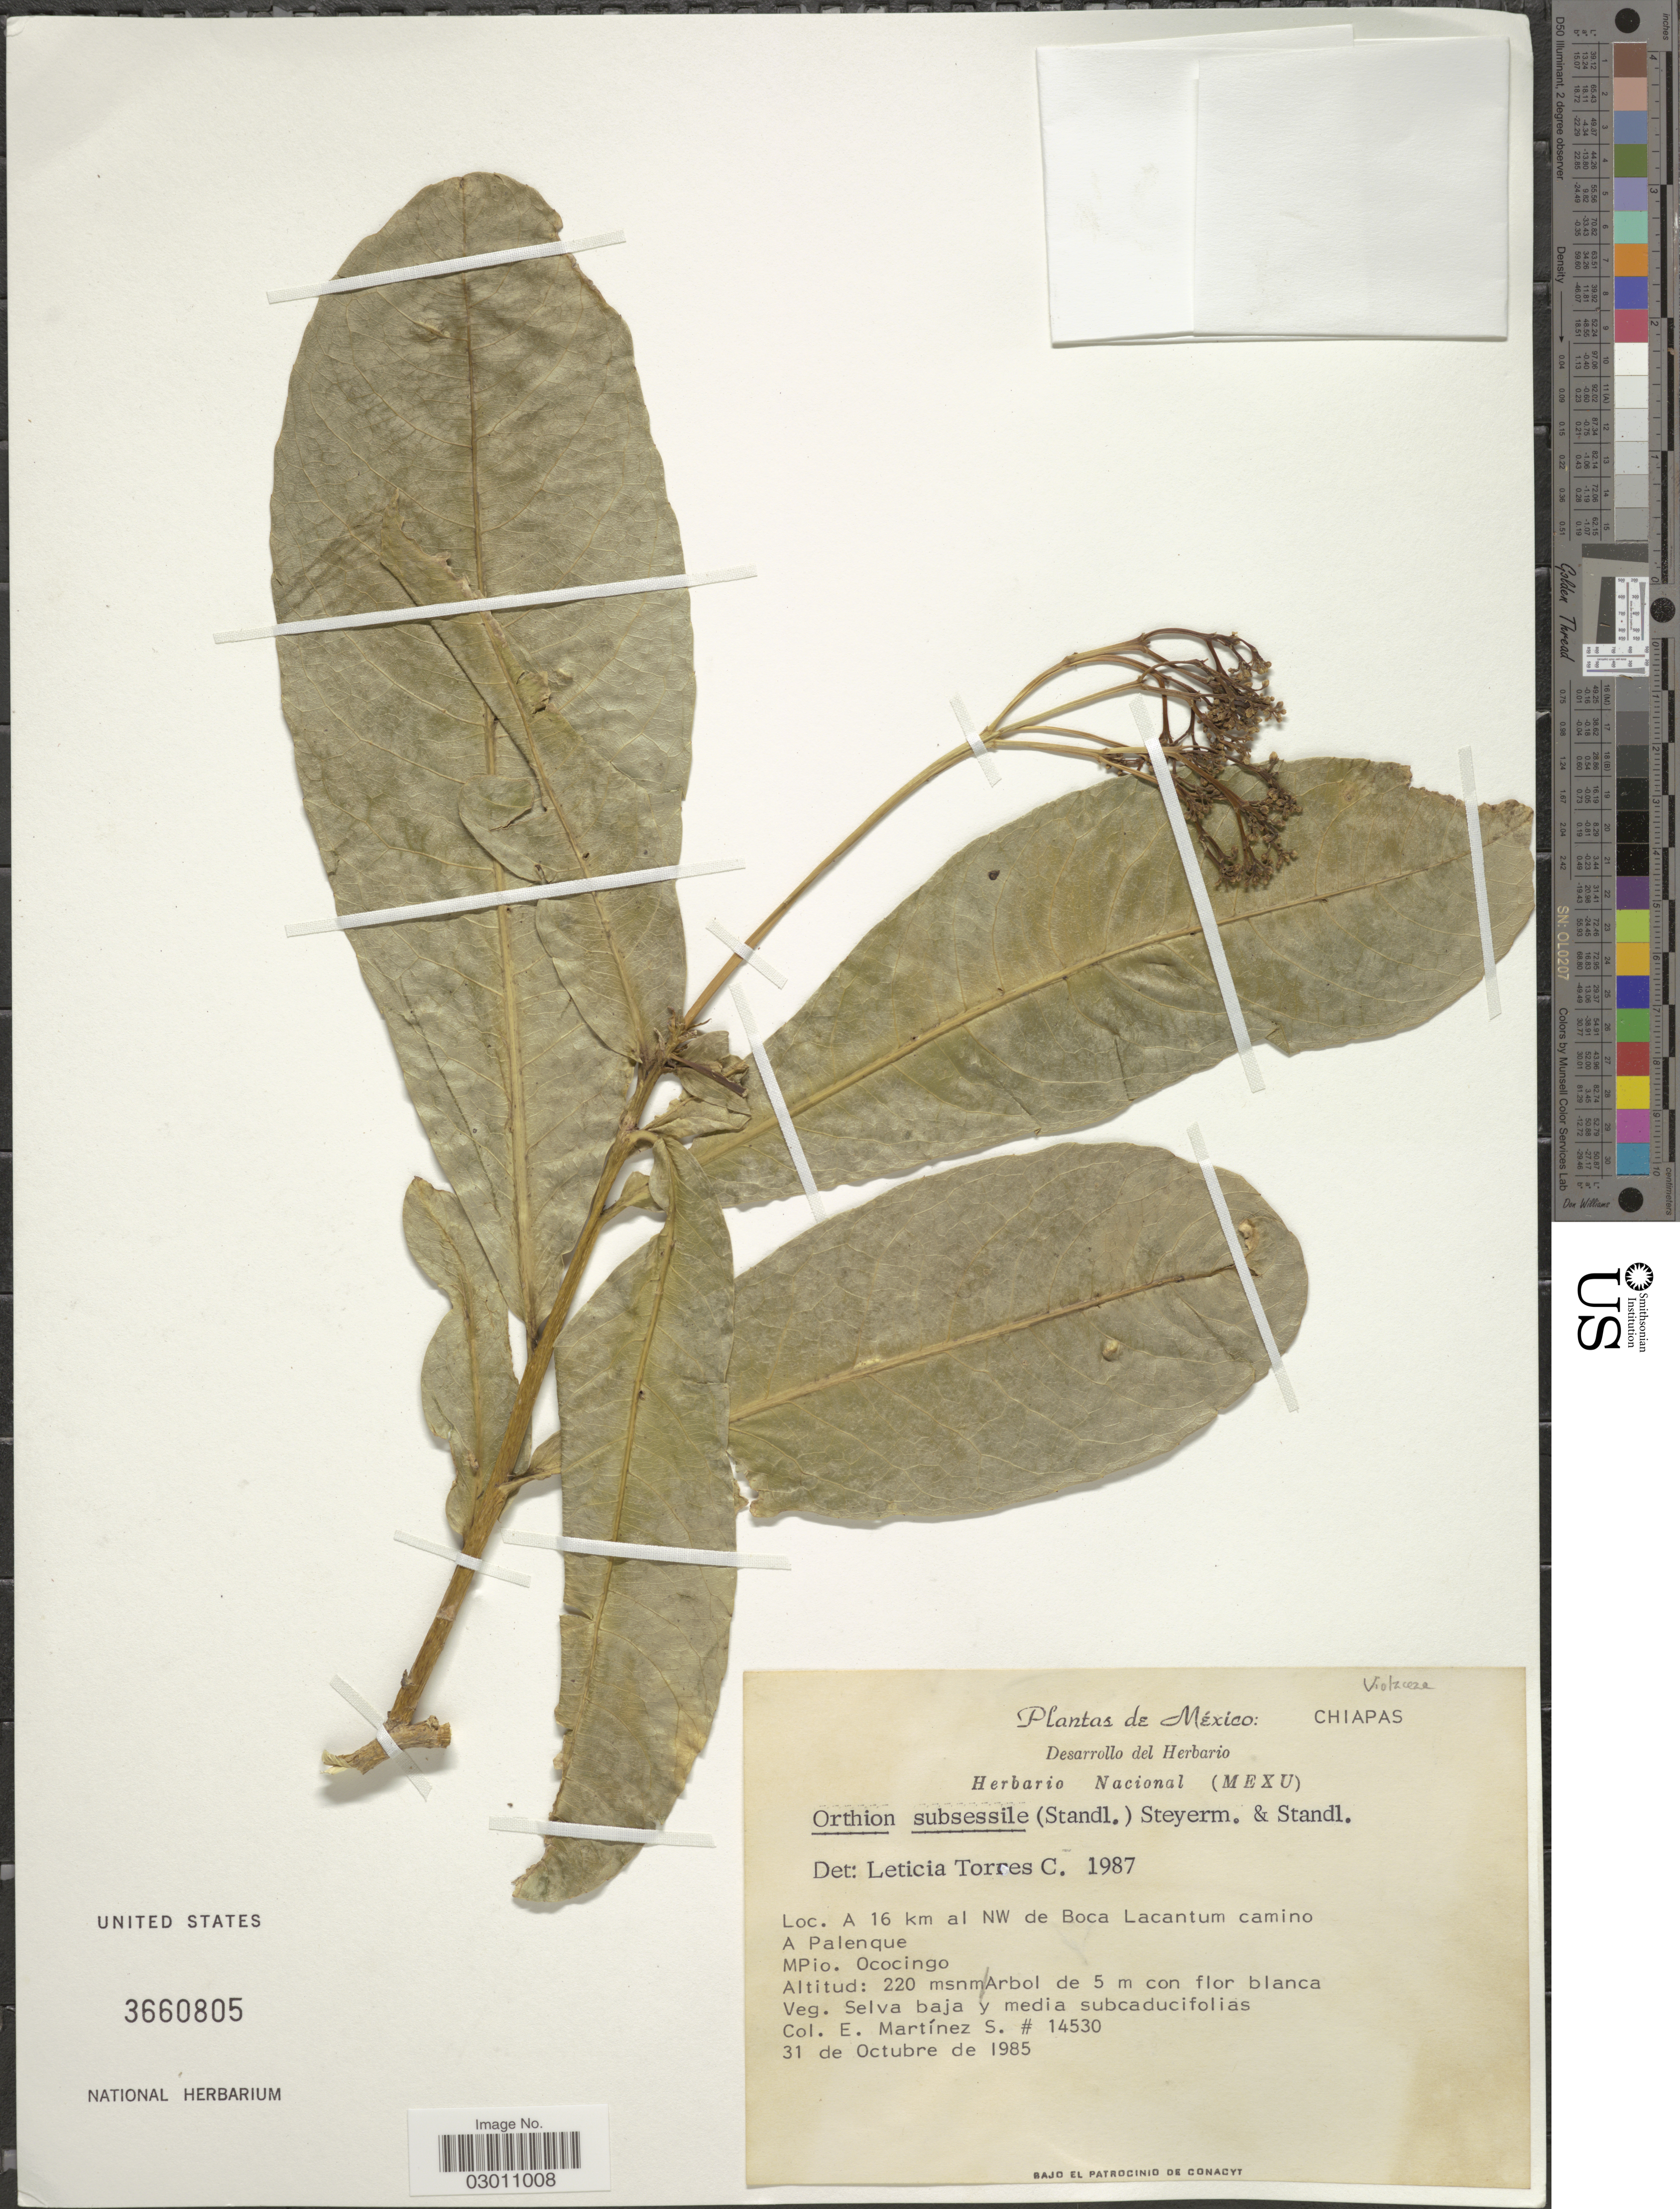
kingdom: Plantae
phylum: Tracheophyta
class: Magnoliopsida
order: Malpighiales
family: Violaceae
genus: Orthion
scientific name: Orthion subsessile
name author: (Standl.) Steyerm. & Standl.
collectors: E. M. Martínez S.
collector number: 14530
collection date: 1985-10-31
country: Mexico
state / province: Chiapas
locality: A 16 km al NW de Boca Lacantum camino A Palenque. Mpio. Ococingo.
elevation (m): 220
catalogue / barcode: US 3660805